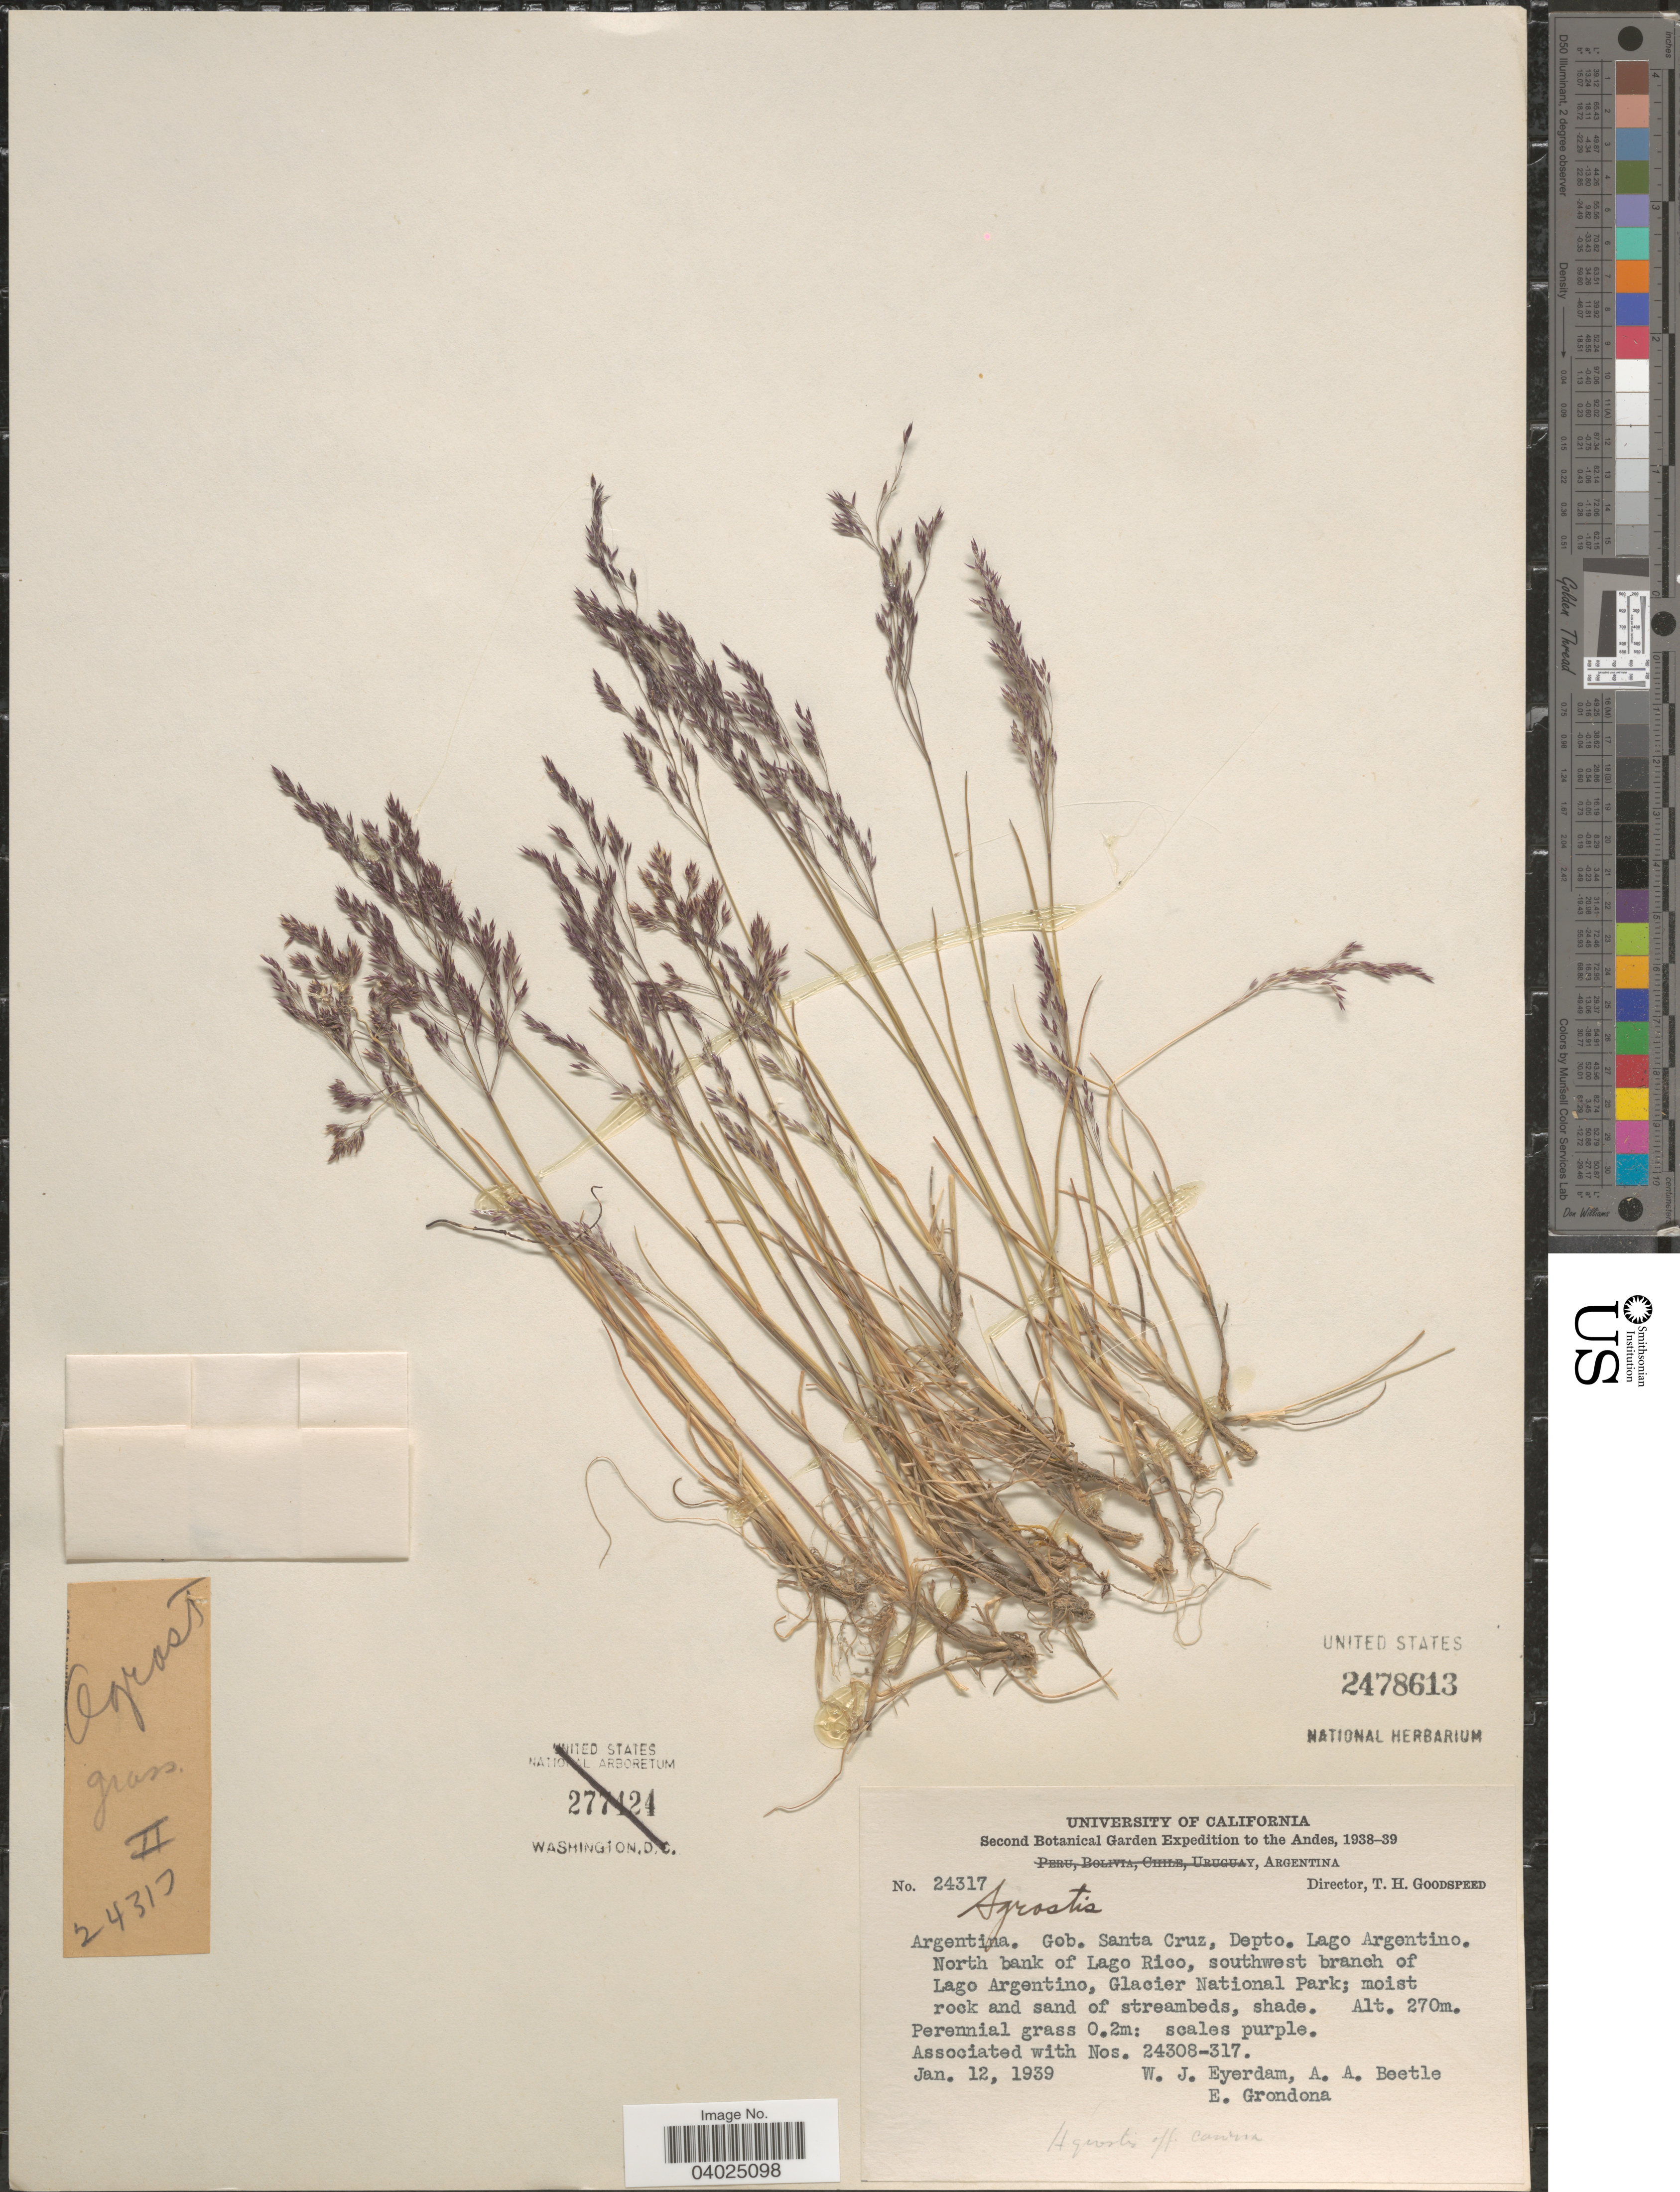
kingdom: Plantae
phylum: Tracheophyta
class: Liliopsida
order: Poales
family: Poaceae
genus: Agrostis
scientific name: Agrostis sp.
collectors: W. J. Eyerdam, A. A. Beetle & E. Grondona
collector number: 24317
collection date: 1939-01-12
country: Argentina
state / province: Santa Cruz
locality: The Andes. Gob. Santa Cruz, Depto. Lago Argentino. North bank of Lago Rico, southwest branch of Lago Argentino, Glacier National Park.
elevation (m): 270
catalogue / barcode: US 2478613